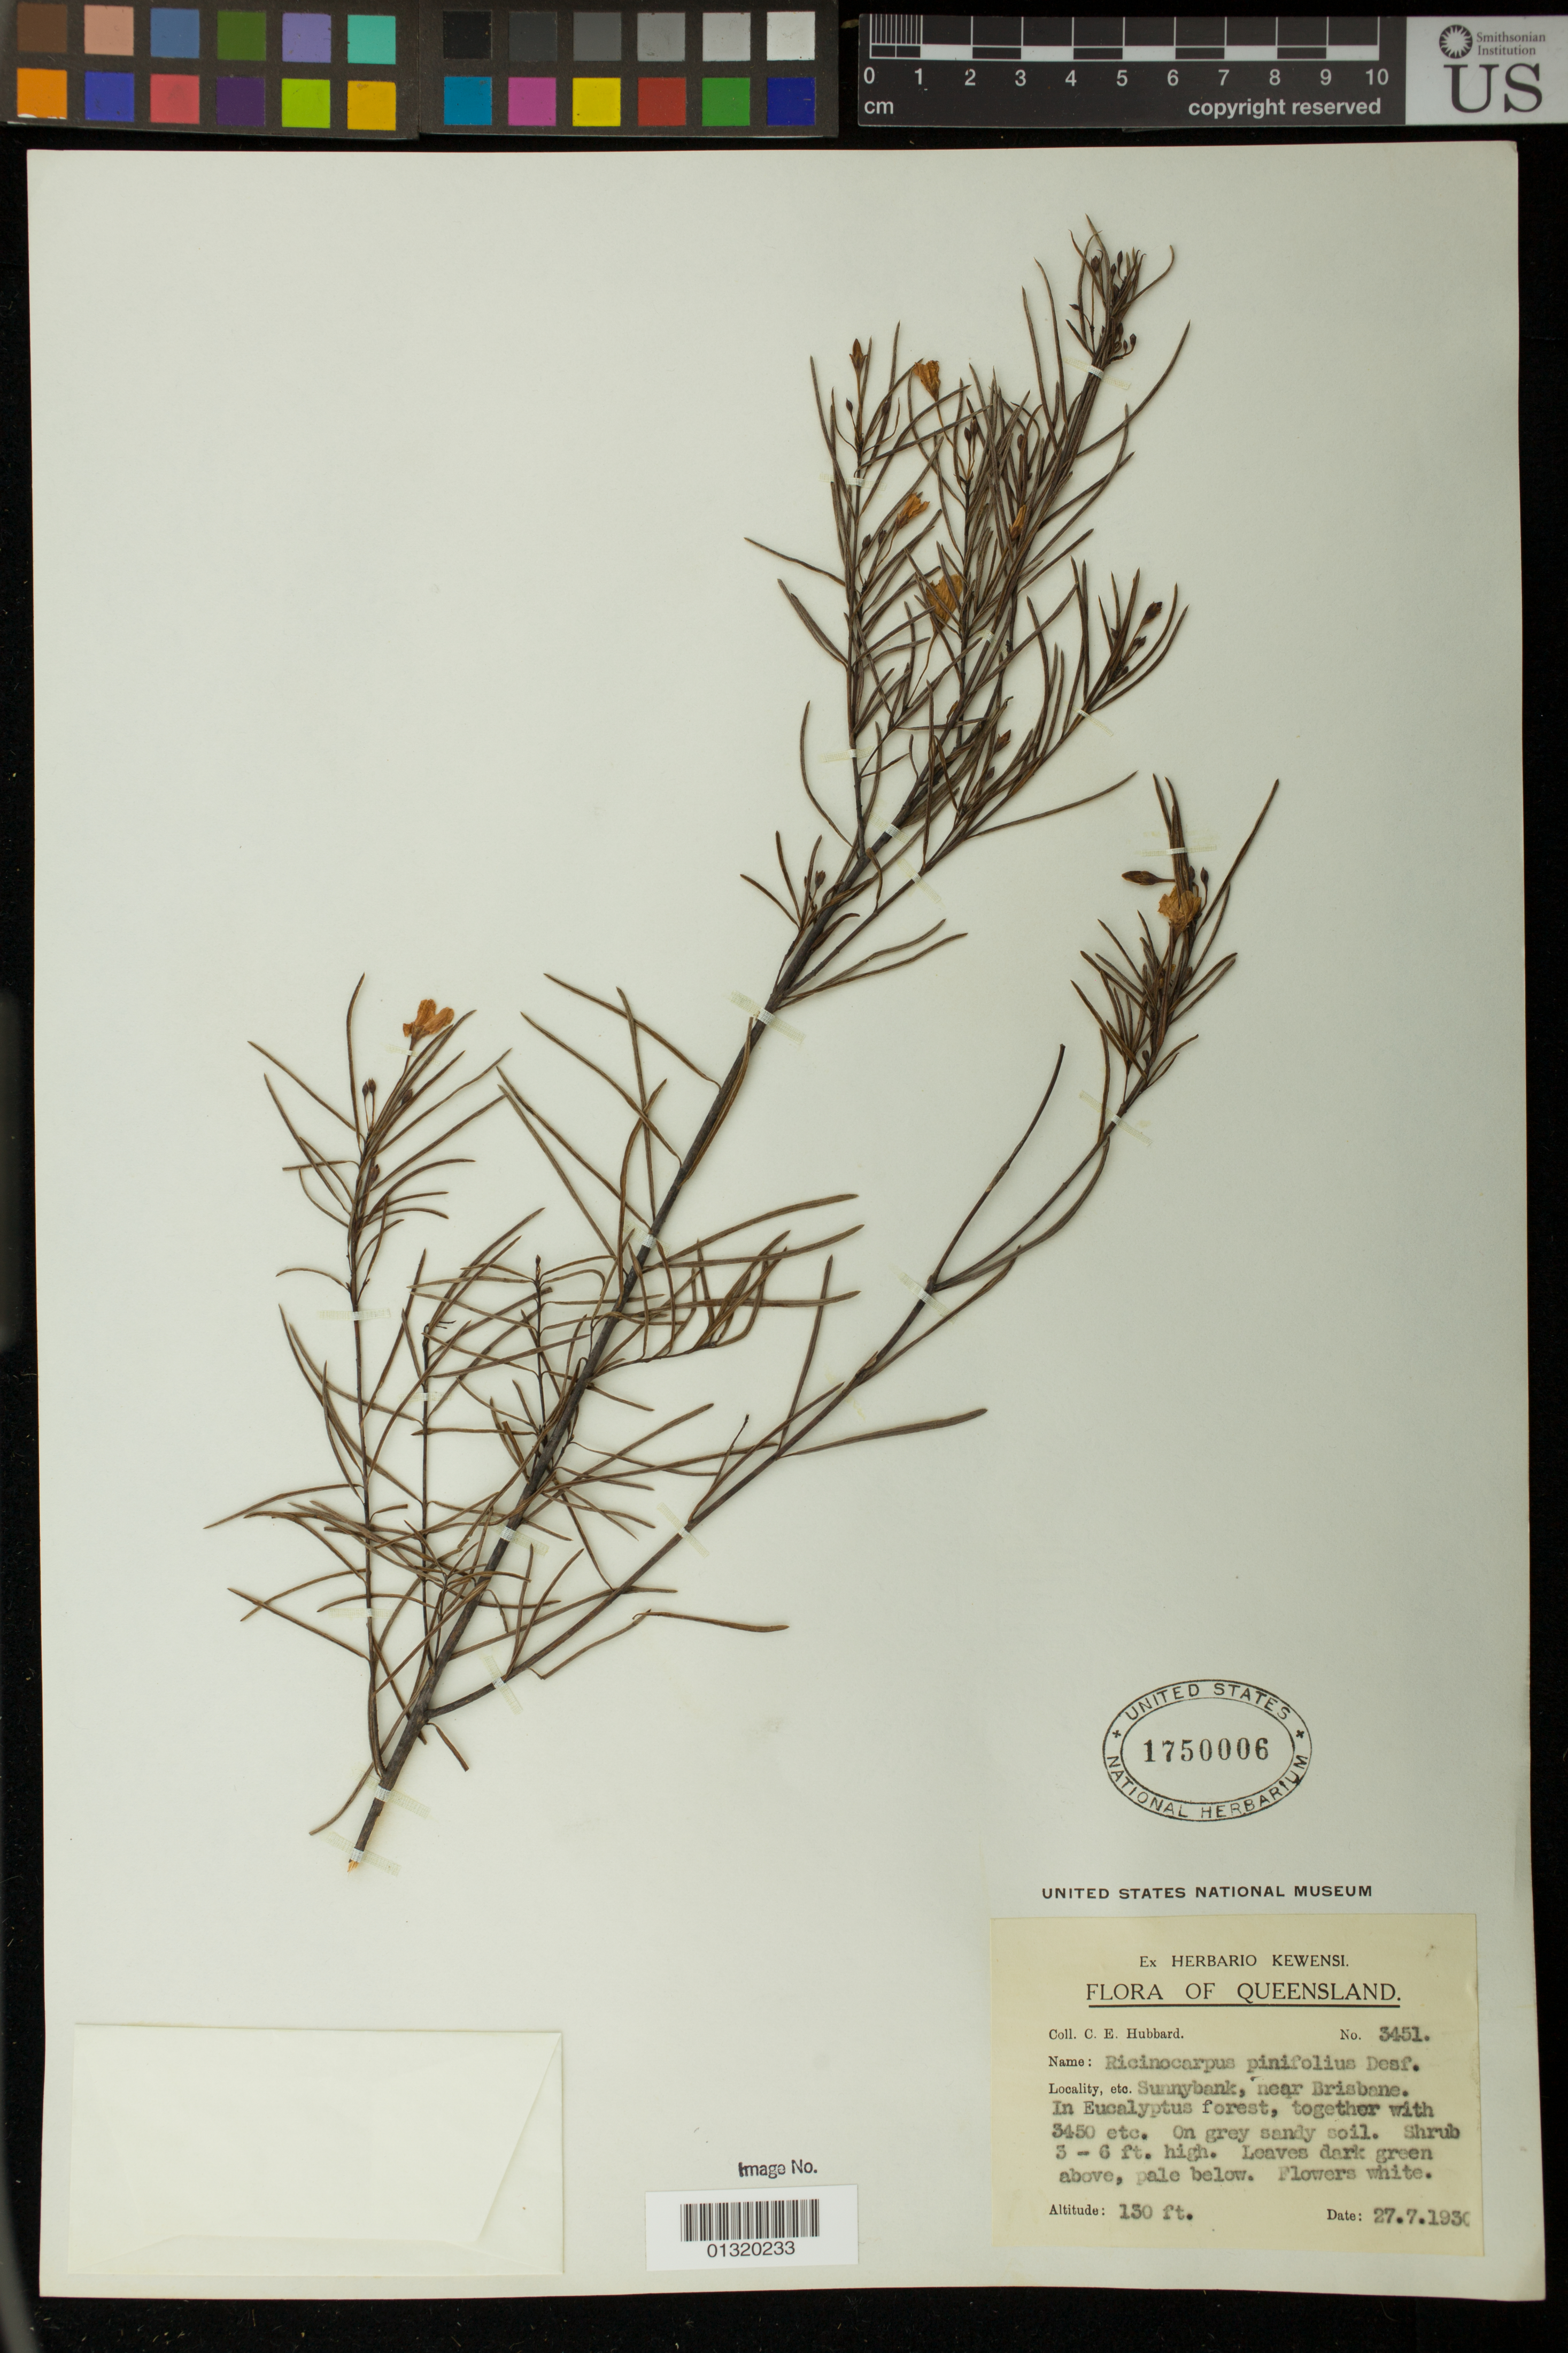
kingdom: Plantae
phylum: Tracheophyta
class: Magnoliopsida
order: Malpighiales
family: Euphorbiaceae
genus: Ricinocarpos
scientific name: Ricinocarpos pinifolius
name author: Desf.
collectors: C. E. Hubbard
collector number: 3451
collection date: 1930-07-27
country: Australia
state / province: Queensland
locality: Sunnybank, near Brisbane.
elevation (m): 40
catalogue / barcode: US 1750006